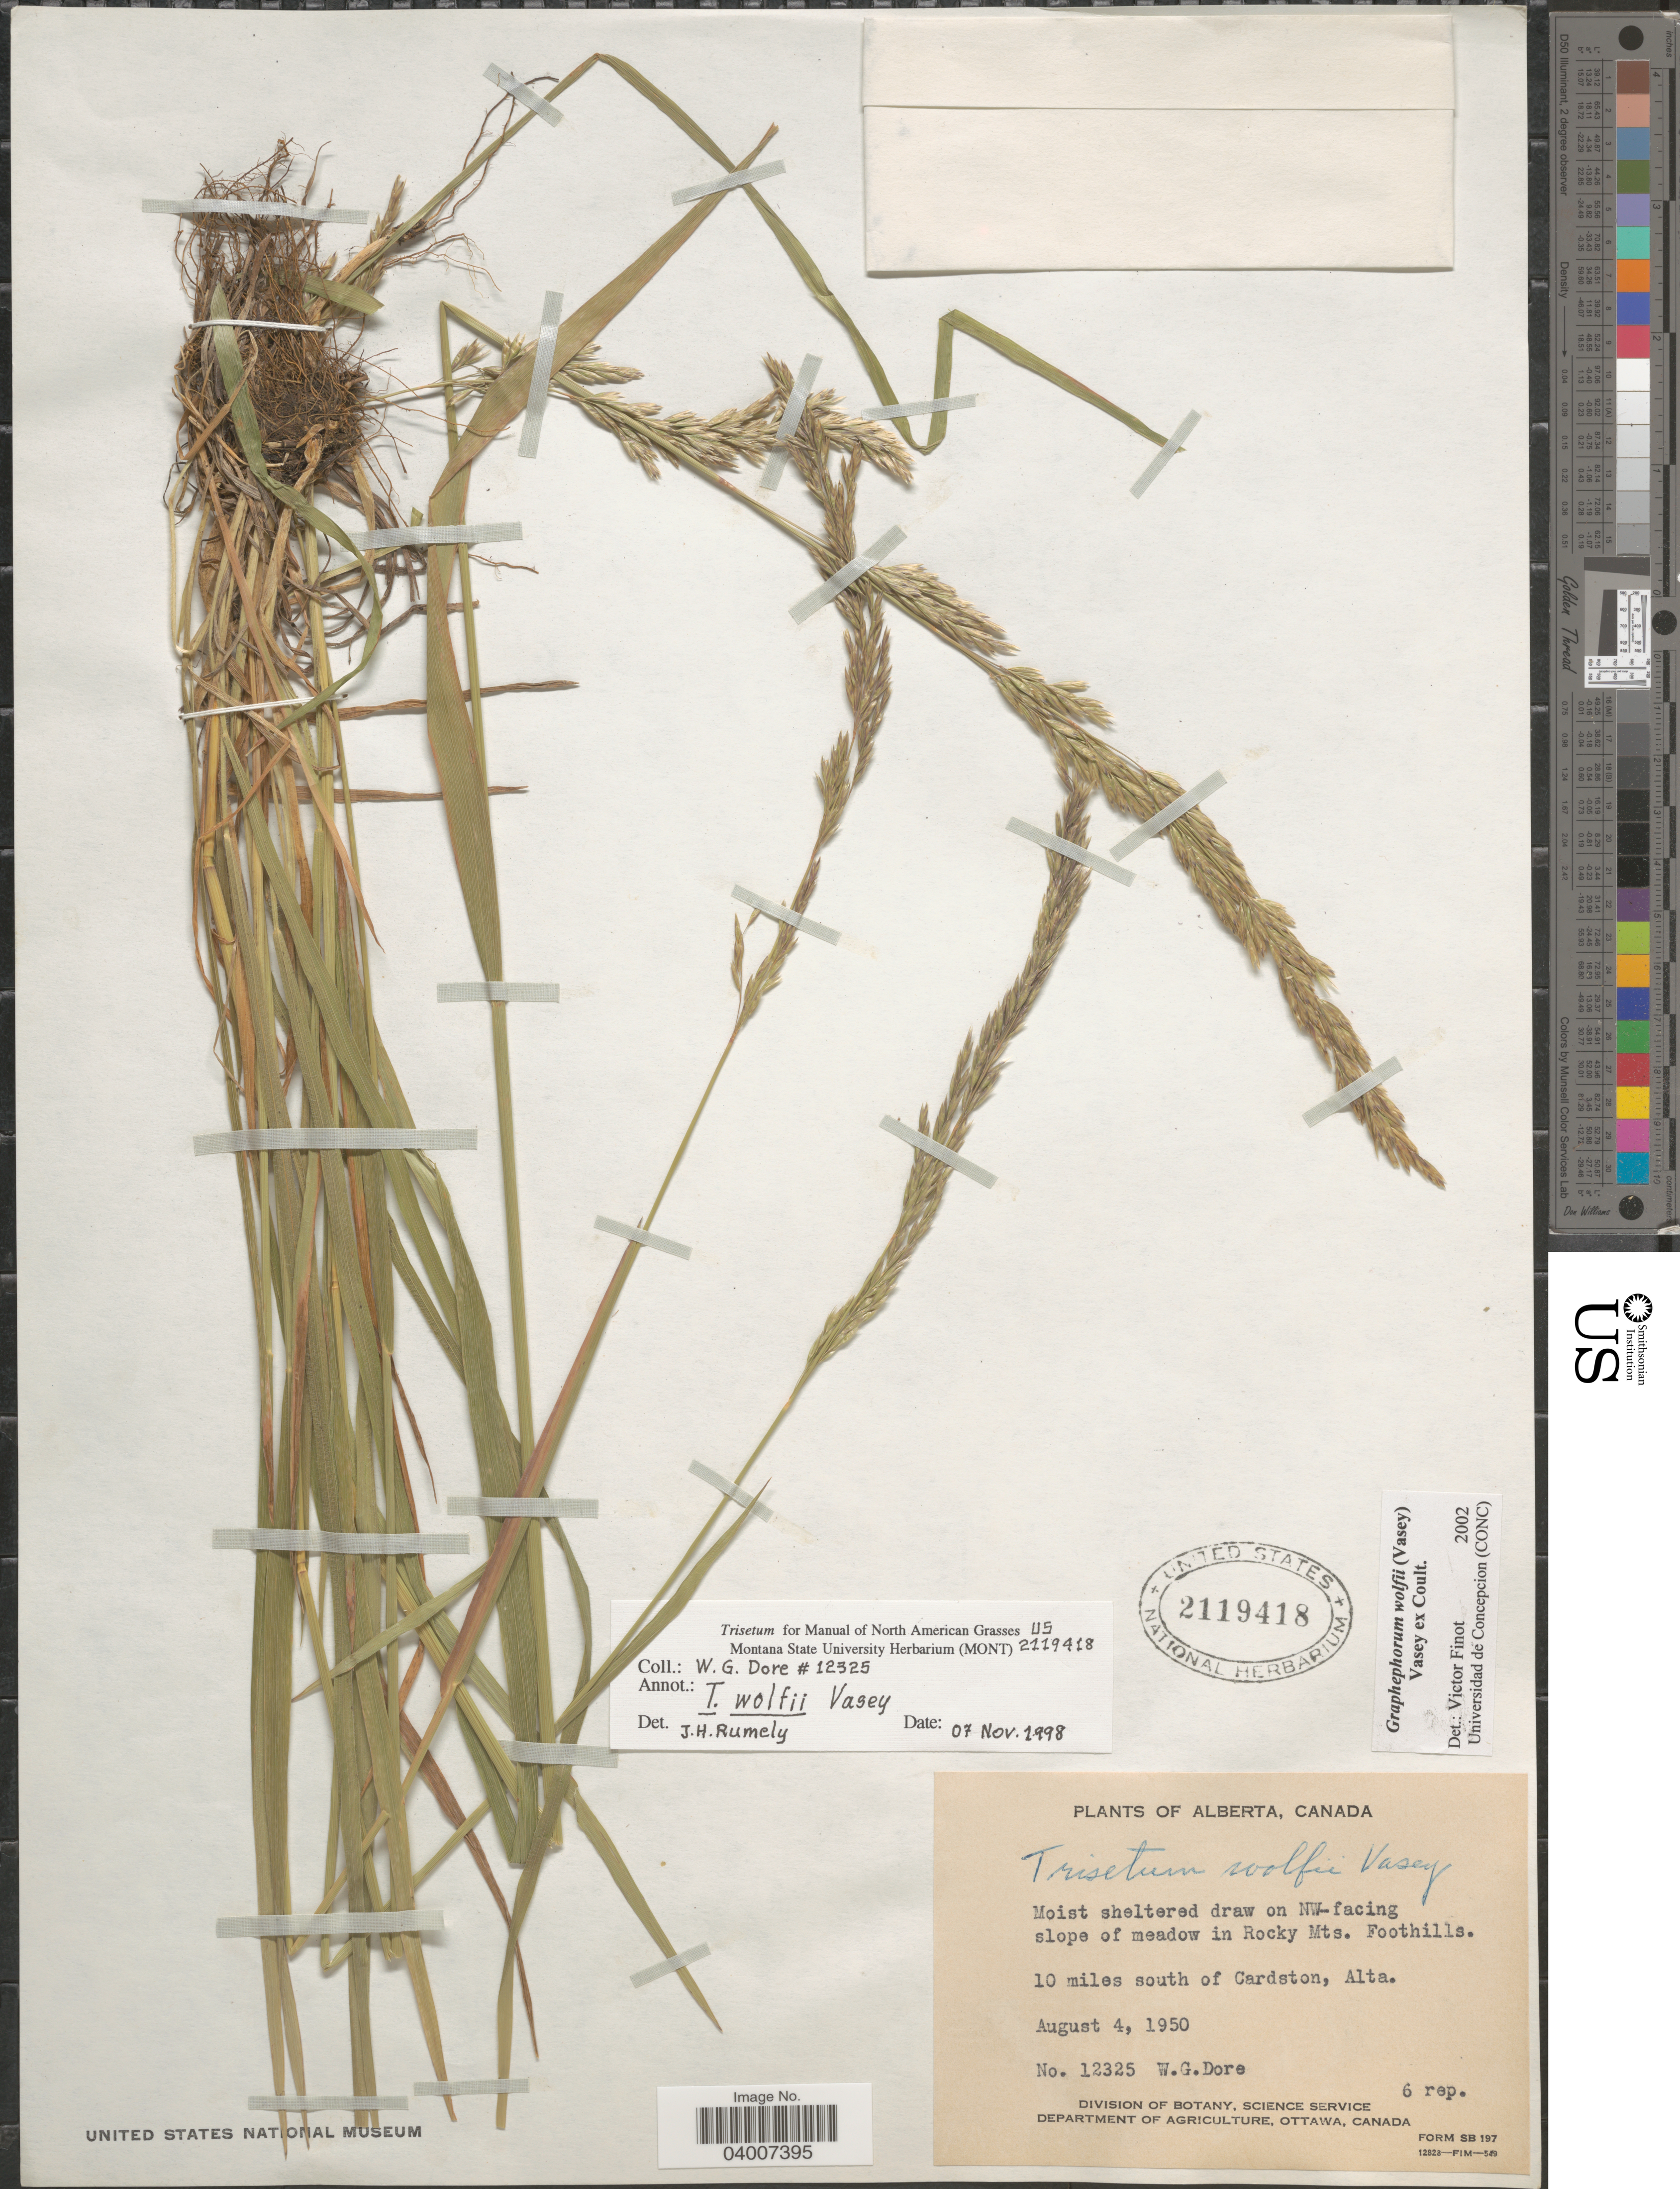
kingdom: Plantae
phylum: Tracheophyta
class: Liliopsida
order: Poales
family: Poaceae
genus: Graphephorum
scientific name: Graphephorum wolfii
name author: (E. Fourn.) Vasey ex Coult.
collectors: W. Dore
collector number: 12325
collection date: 1950-08-04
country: Canada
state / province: Alberta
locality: Moist sheltered draw on NW-facing slope of meadow in Rocky Mts. Foothills. 10 miles south of Cardston, Alta.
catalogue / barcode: US 2119418